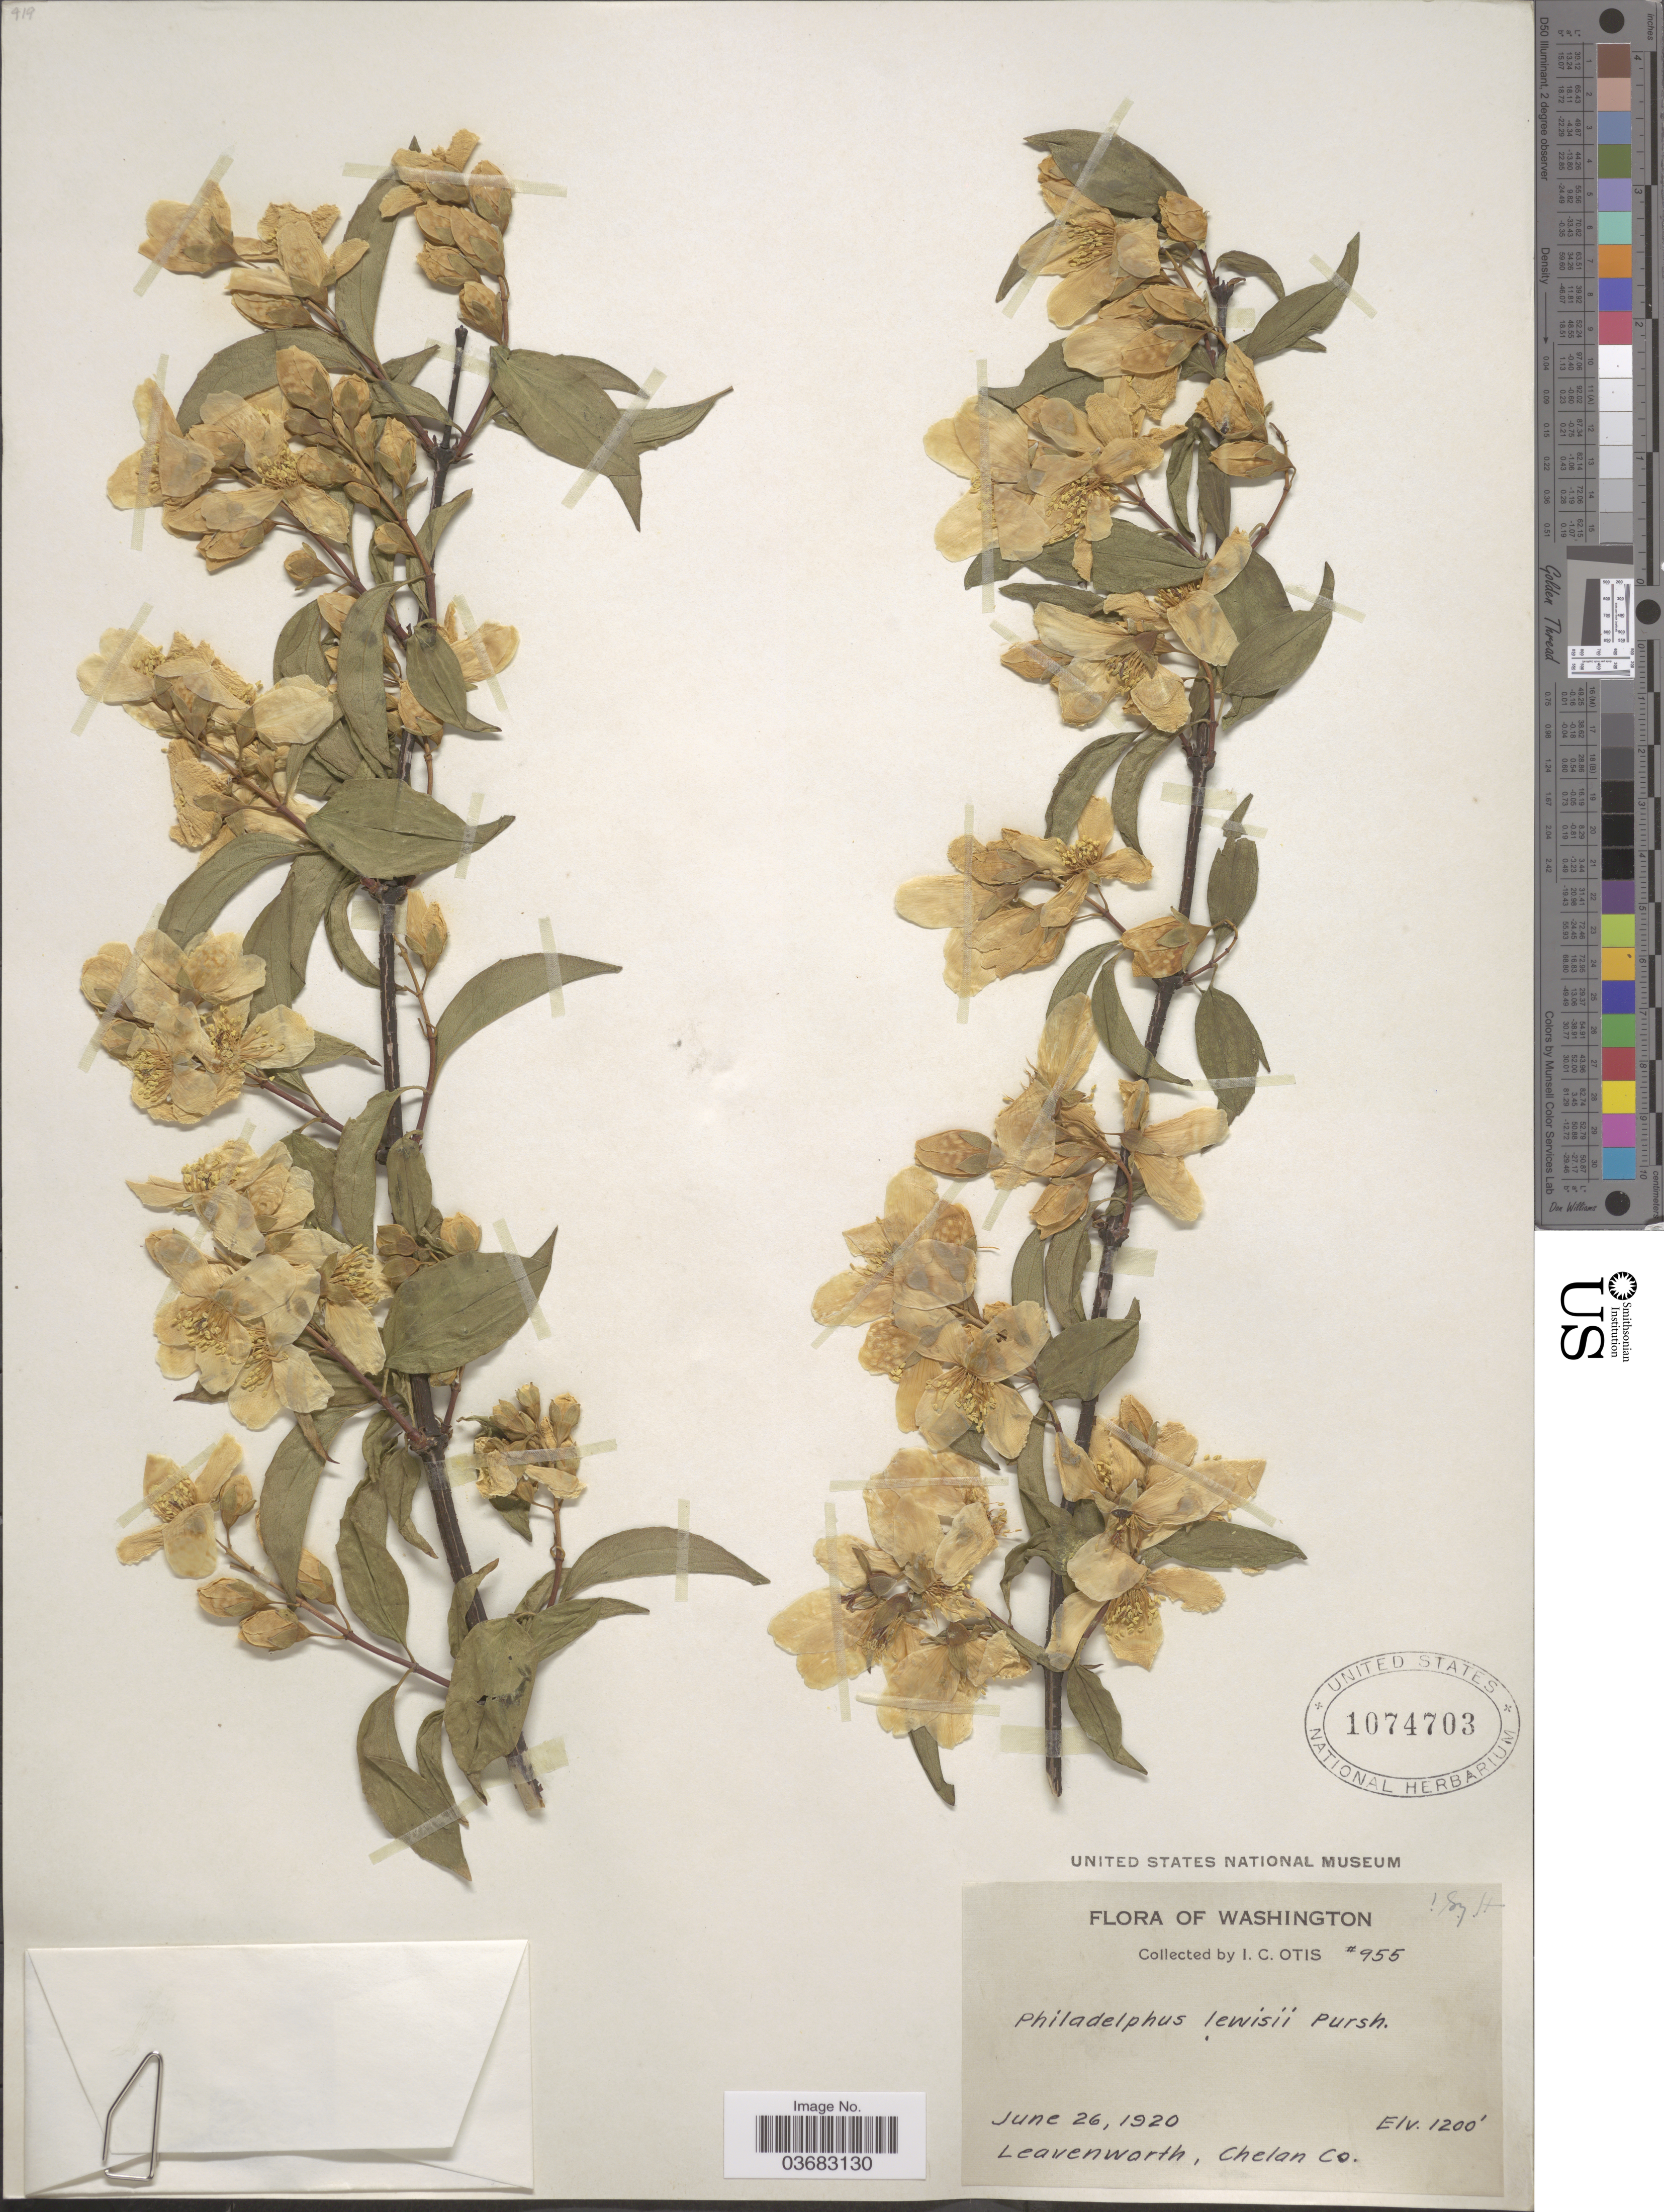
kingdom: Plantae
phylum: Tracheophyta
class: Magnoliopsida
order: Cornales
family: Hydrangeaceae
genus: Philadelphus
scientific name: Philadelphus lewisii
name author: Pursh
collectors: I. C. Otis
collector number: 955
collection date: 1920-06-26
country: United States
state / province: Washington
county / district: Chelan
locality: Leavenworth, Chelan Co.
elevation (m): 366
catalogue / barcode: US 1074703